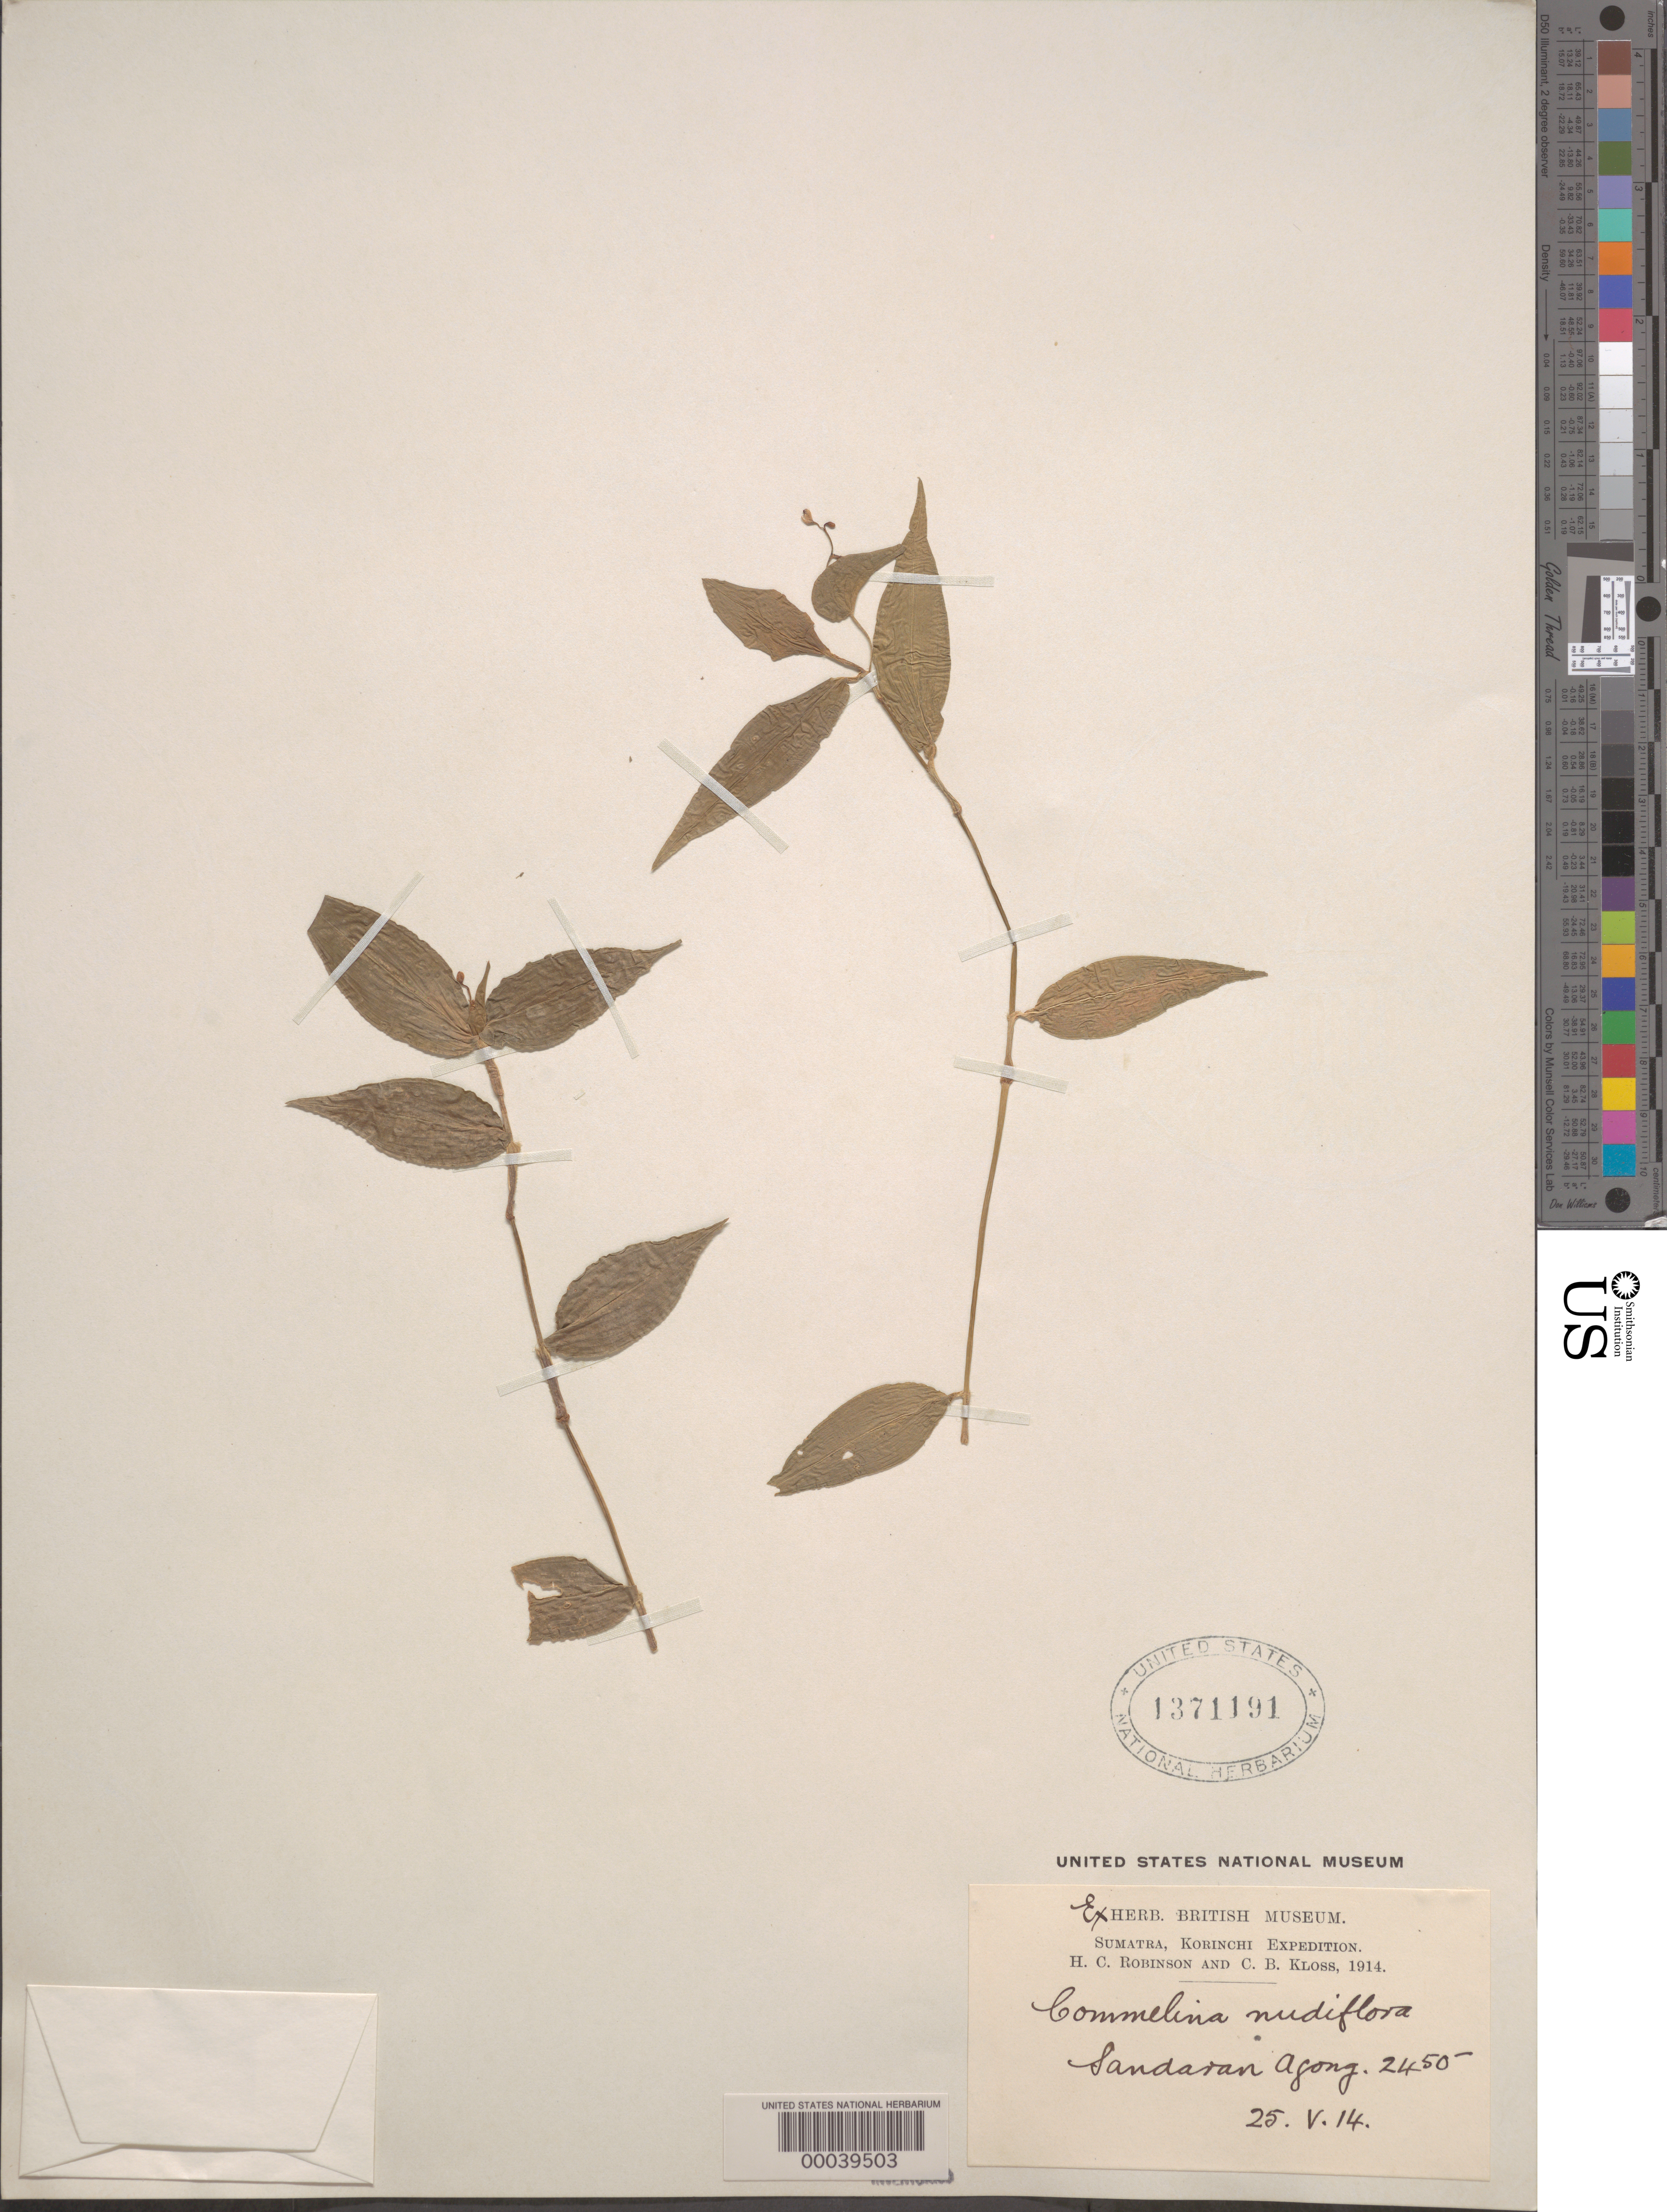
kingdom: Plantae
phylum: Tracheophyta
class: Liliopsida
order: Commelinales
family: Commelinaceae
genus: Commelina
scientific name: Commelina diffusa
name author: Burm. f.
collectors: H. C. Robinson & C. Kloss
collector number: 2450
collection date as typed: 24 May 1914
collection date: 1914-05-24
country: Indonesia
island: Sumatra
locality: Sandavan agong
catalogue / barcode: US 1371191